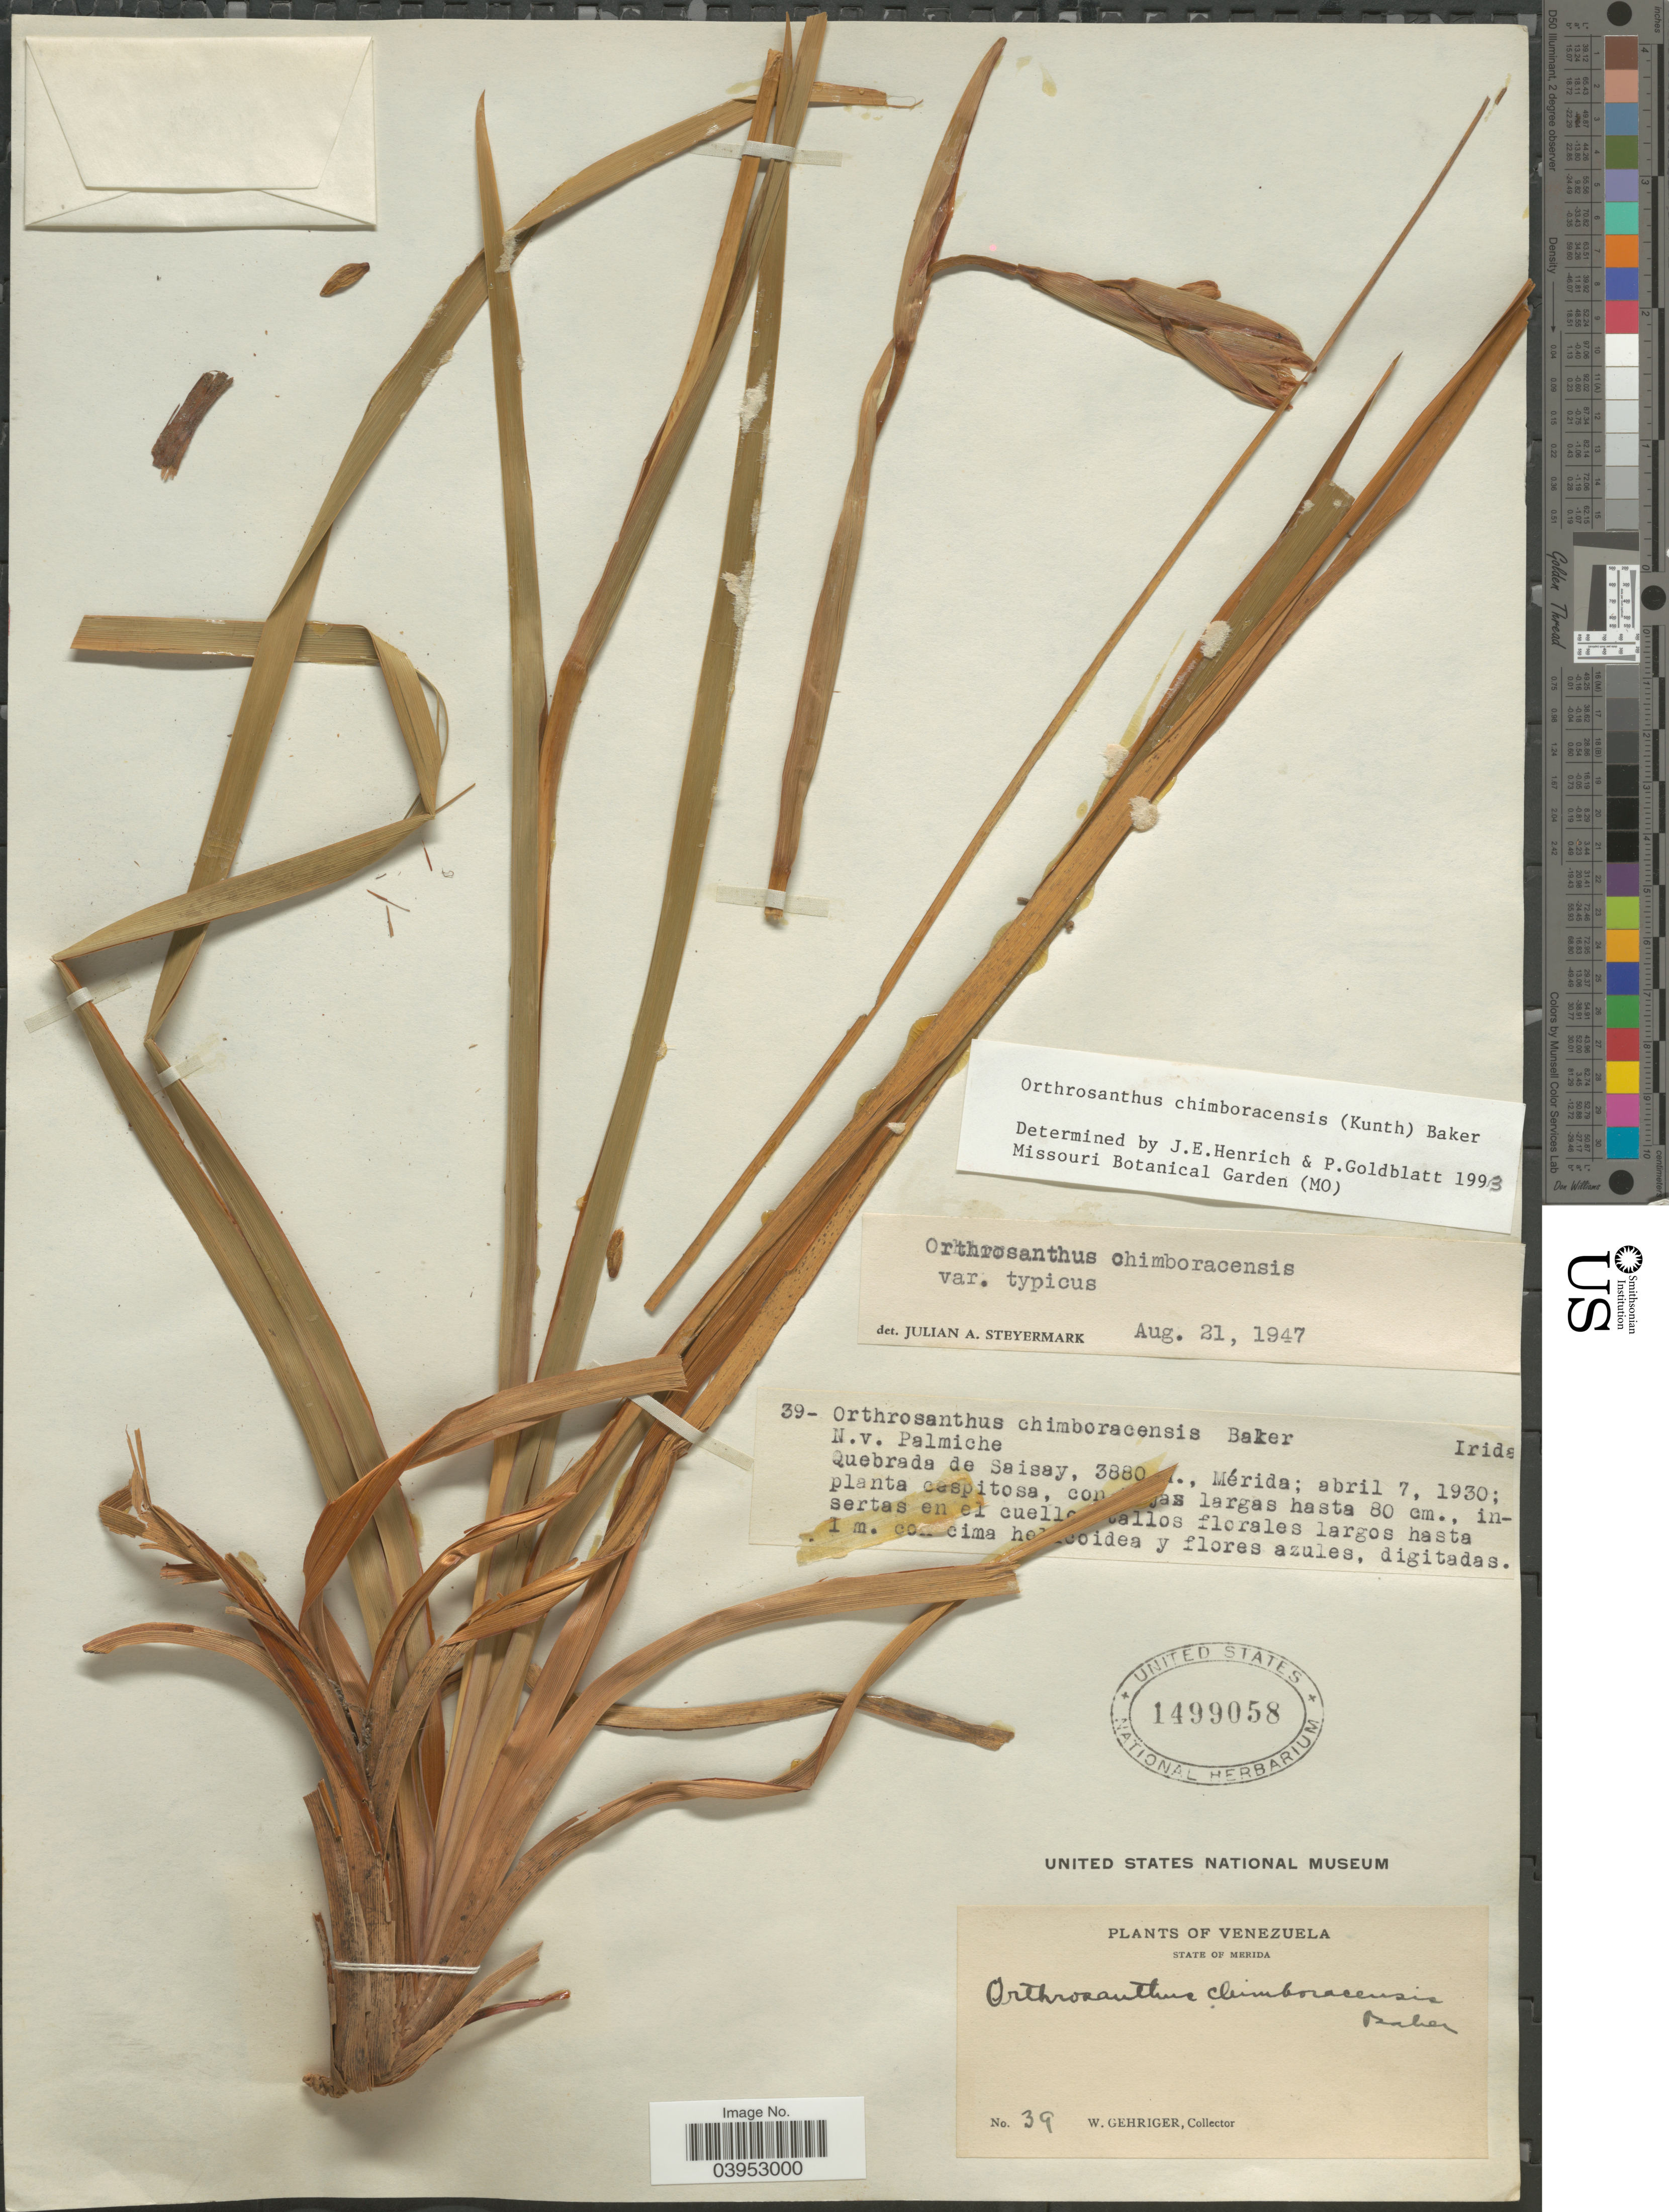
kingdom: Plantae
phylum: Tracheophyta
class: Liliopsida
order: Asparagales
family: Iridaceae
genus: Orthrosanthus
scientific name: Orthrosanthus chimboracensis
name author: (Kunth) Baker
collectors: W. Gehriger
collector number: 39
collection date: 1930-04-07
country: Venezuela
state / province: Merida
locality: Quebrada de Saisay.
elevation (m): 3880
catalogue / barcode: US 1499058